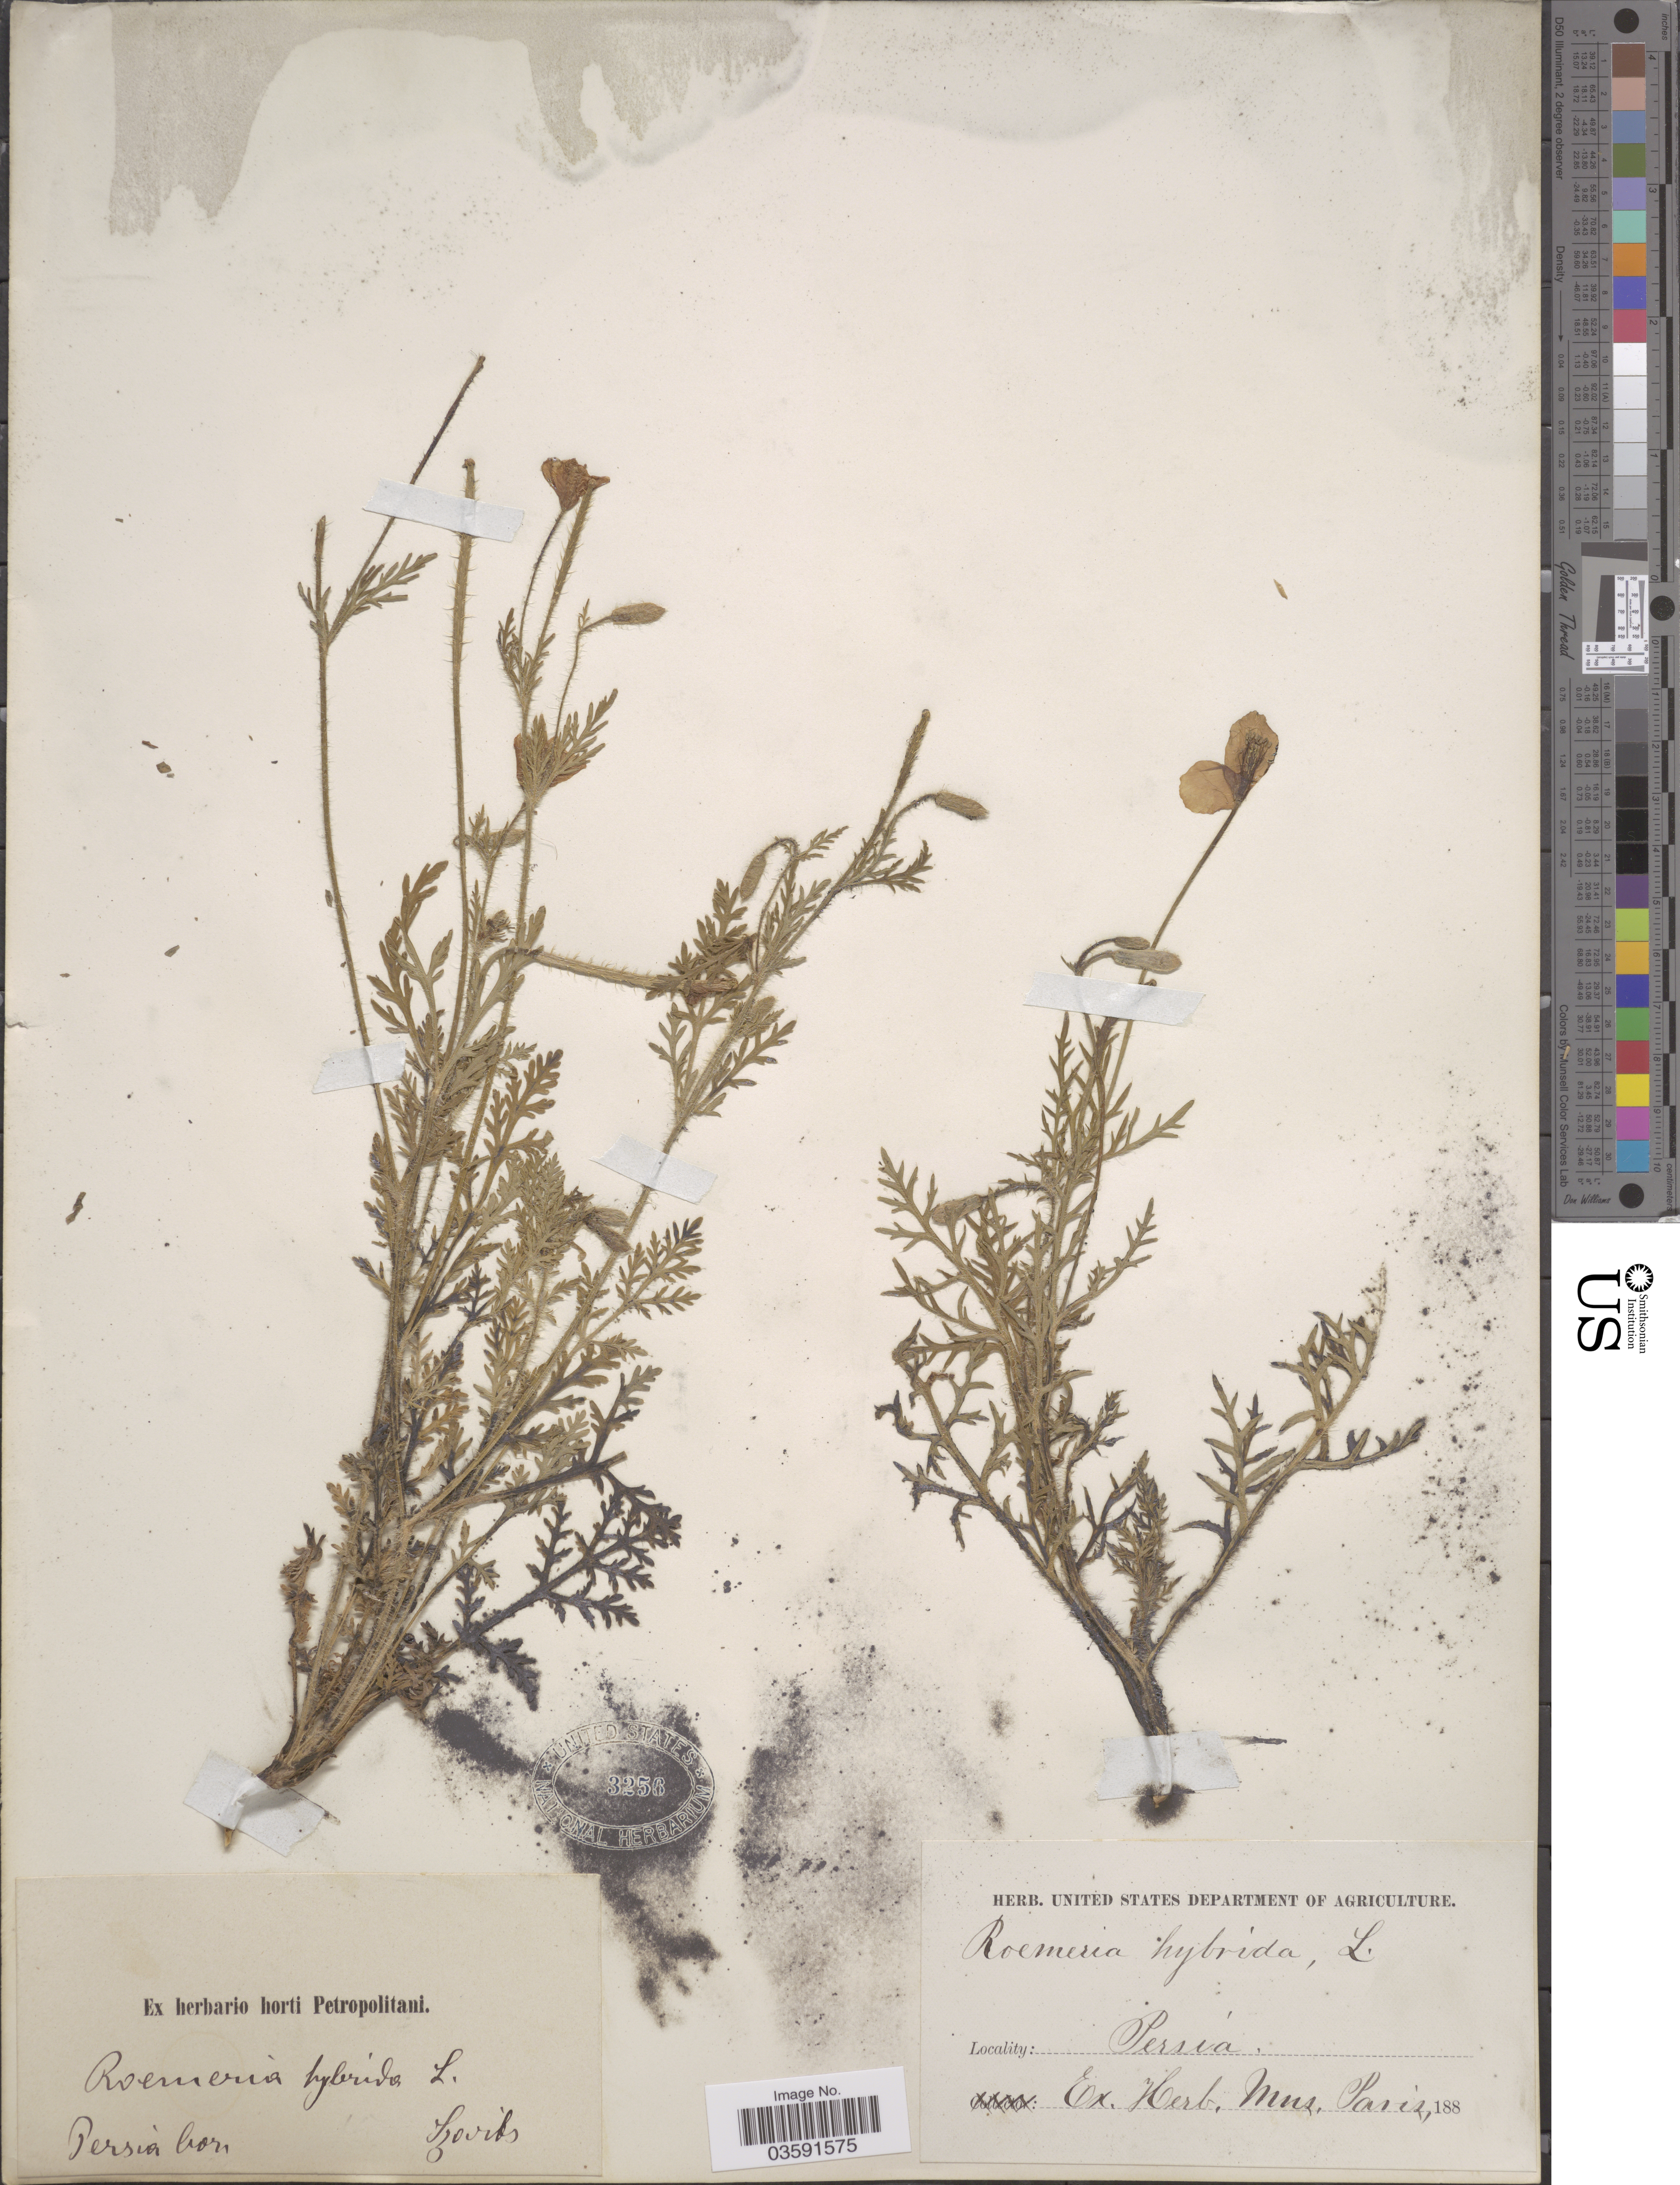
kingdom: Plantae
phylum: Tracheophyta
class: Magnoliopsida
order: Ranunculales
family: Papaveraceae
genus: Papaver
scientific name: Papaver dodecandrum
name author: (Forssk.) Medik.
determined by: Strong, M. T., (US), Smithsonian Institution - National Museum of Natural History (UNITED STATES)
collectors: Szovits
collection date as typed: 188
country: Iran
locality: Persia bor.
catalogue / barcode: US 3256